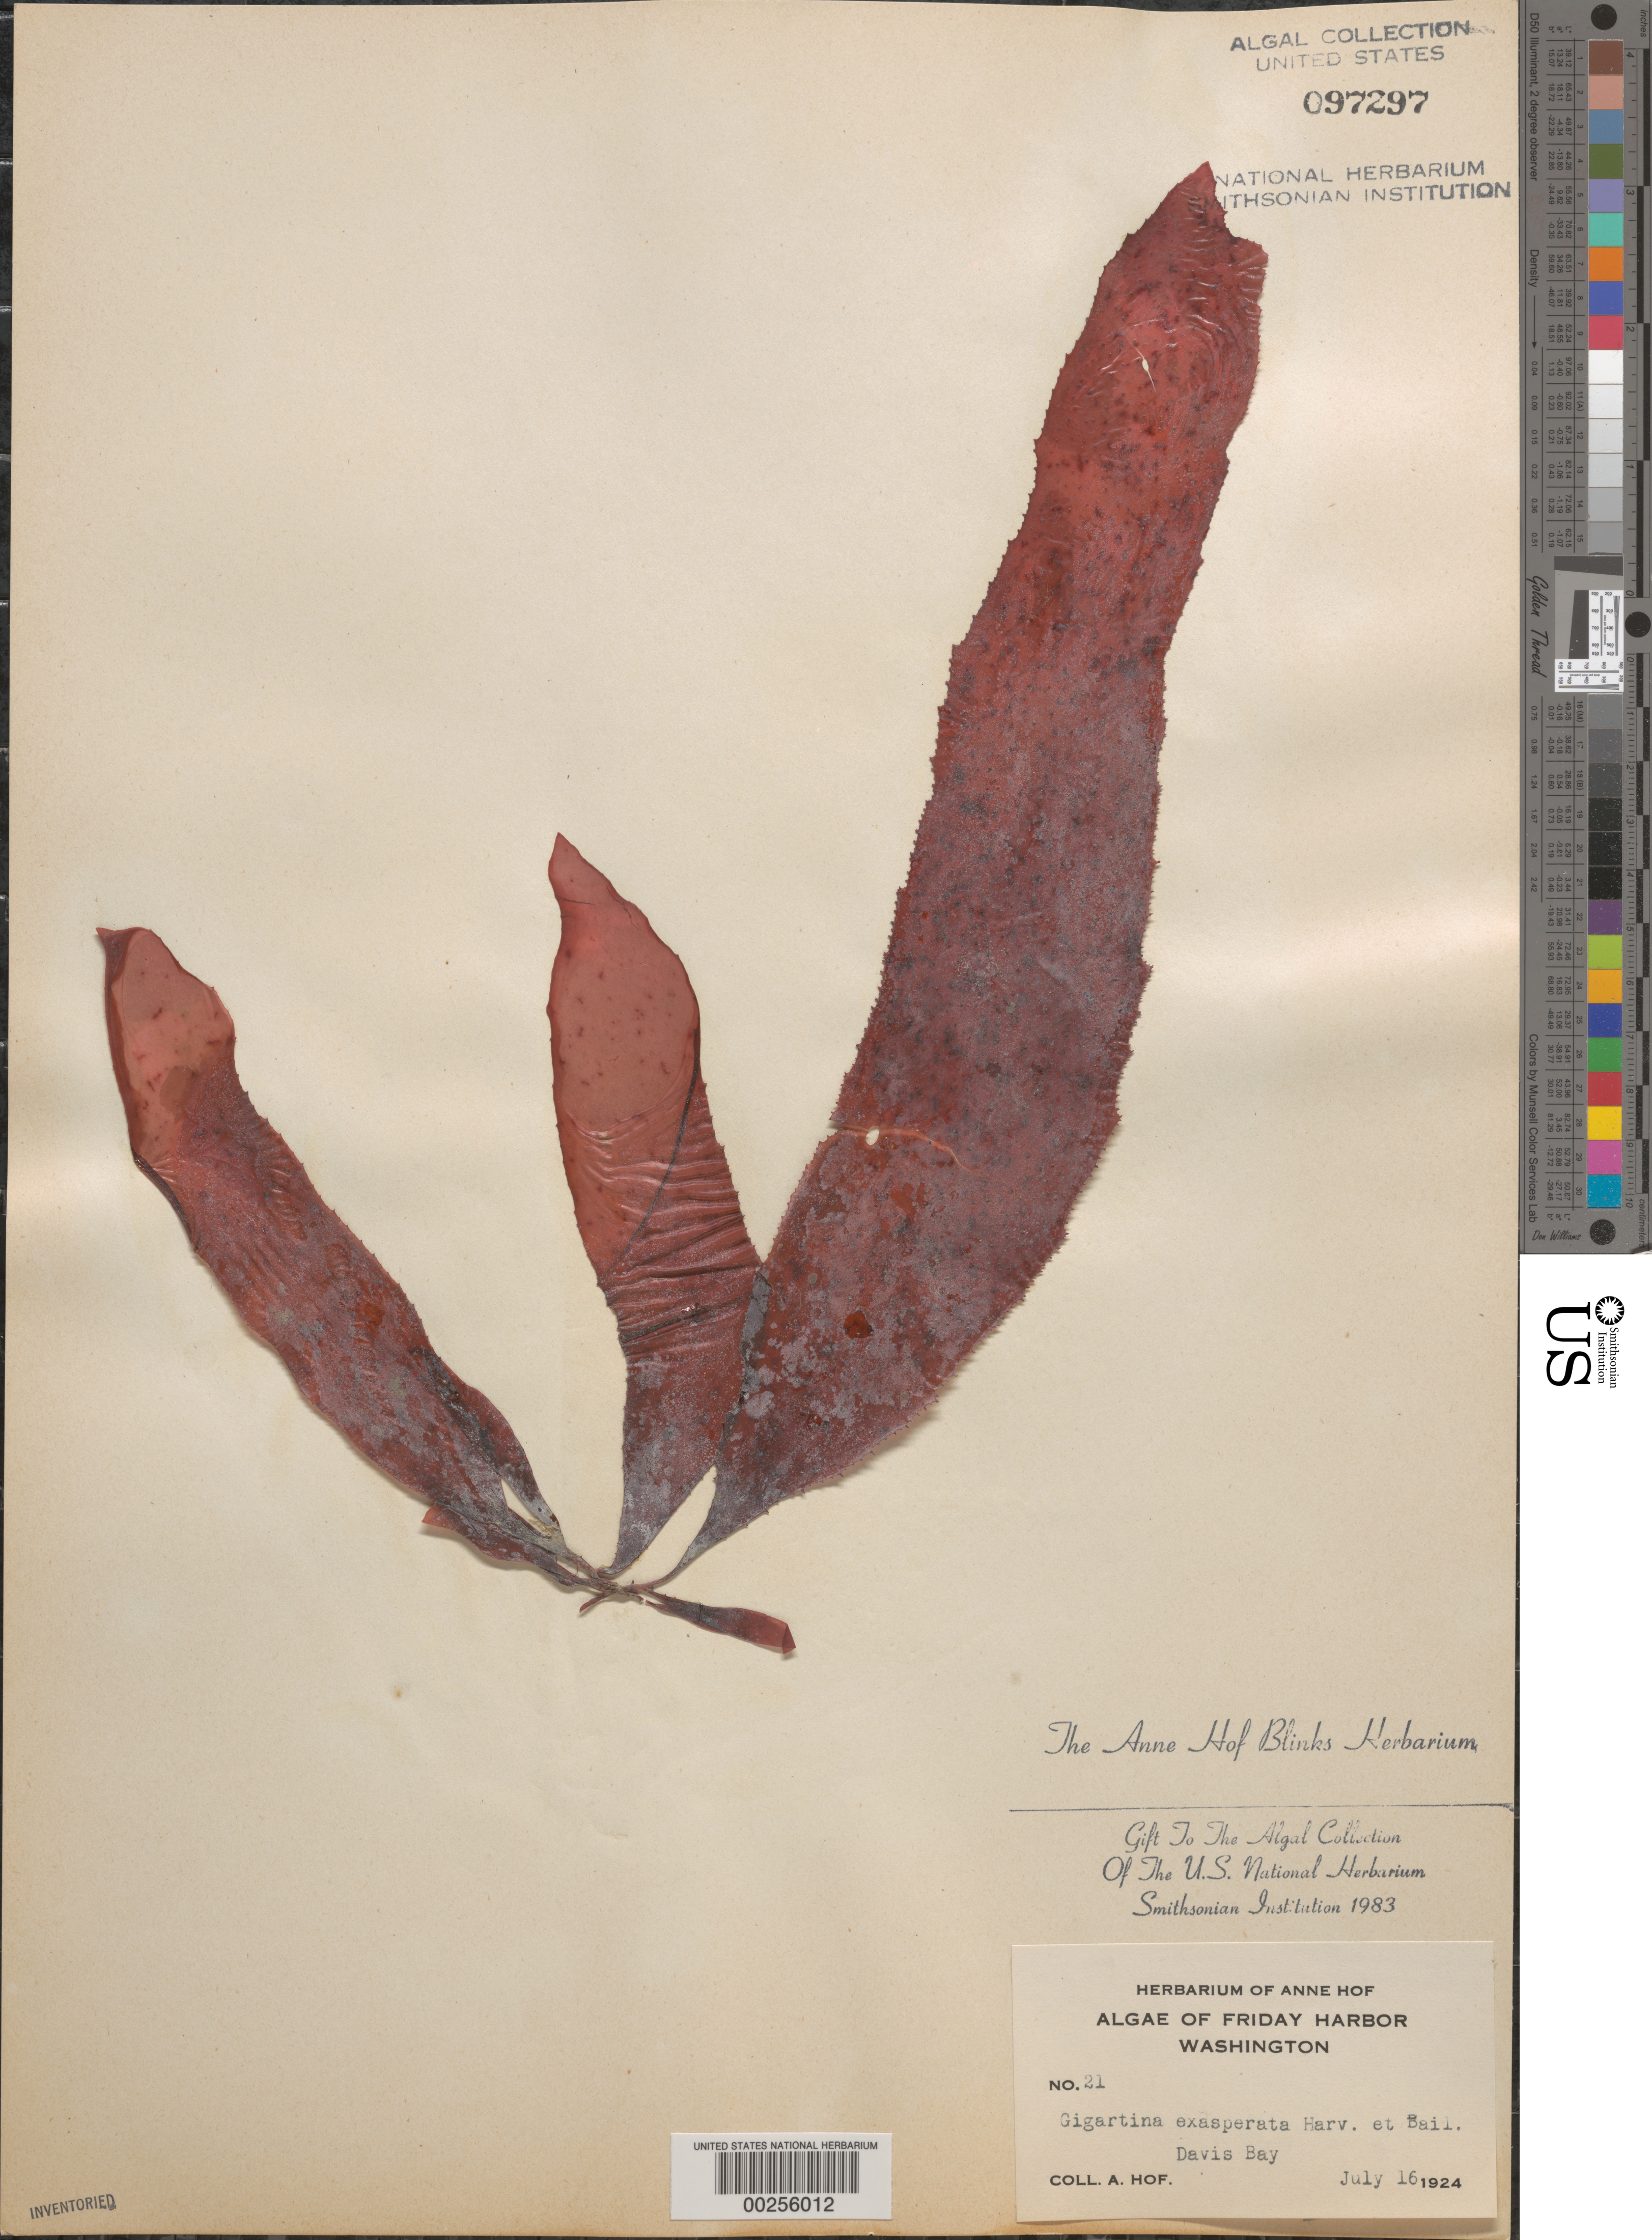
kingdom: Plantae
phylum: Rhodophyta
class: Florideophyceae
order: Gigartinales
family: Gigartinaceae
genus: Chondracanthus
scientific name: Chondracanthus exasperatus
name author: (Harv. & J. Bailey) J.R. Hughey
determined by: Algae name updating Project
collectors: A. Blinks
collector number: AHB 21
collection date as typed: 16 Jul 1924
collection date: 1924-07-16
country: United States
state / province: Washington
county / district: San Juan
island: San Juan Island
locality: Davis Bay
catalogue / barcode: US 97297